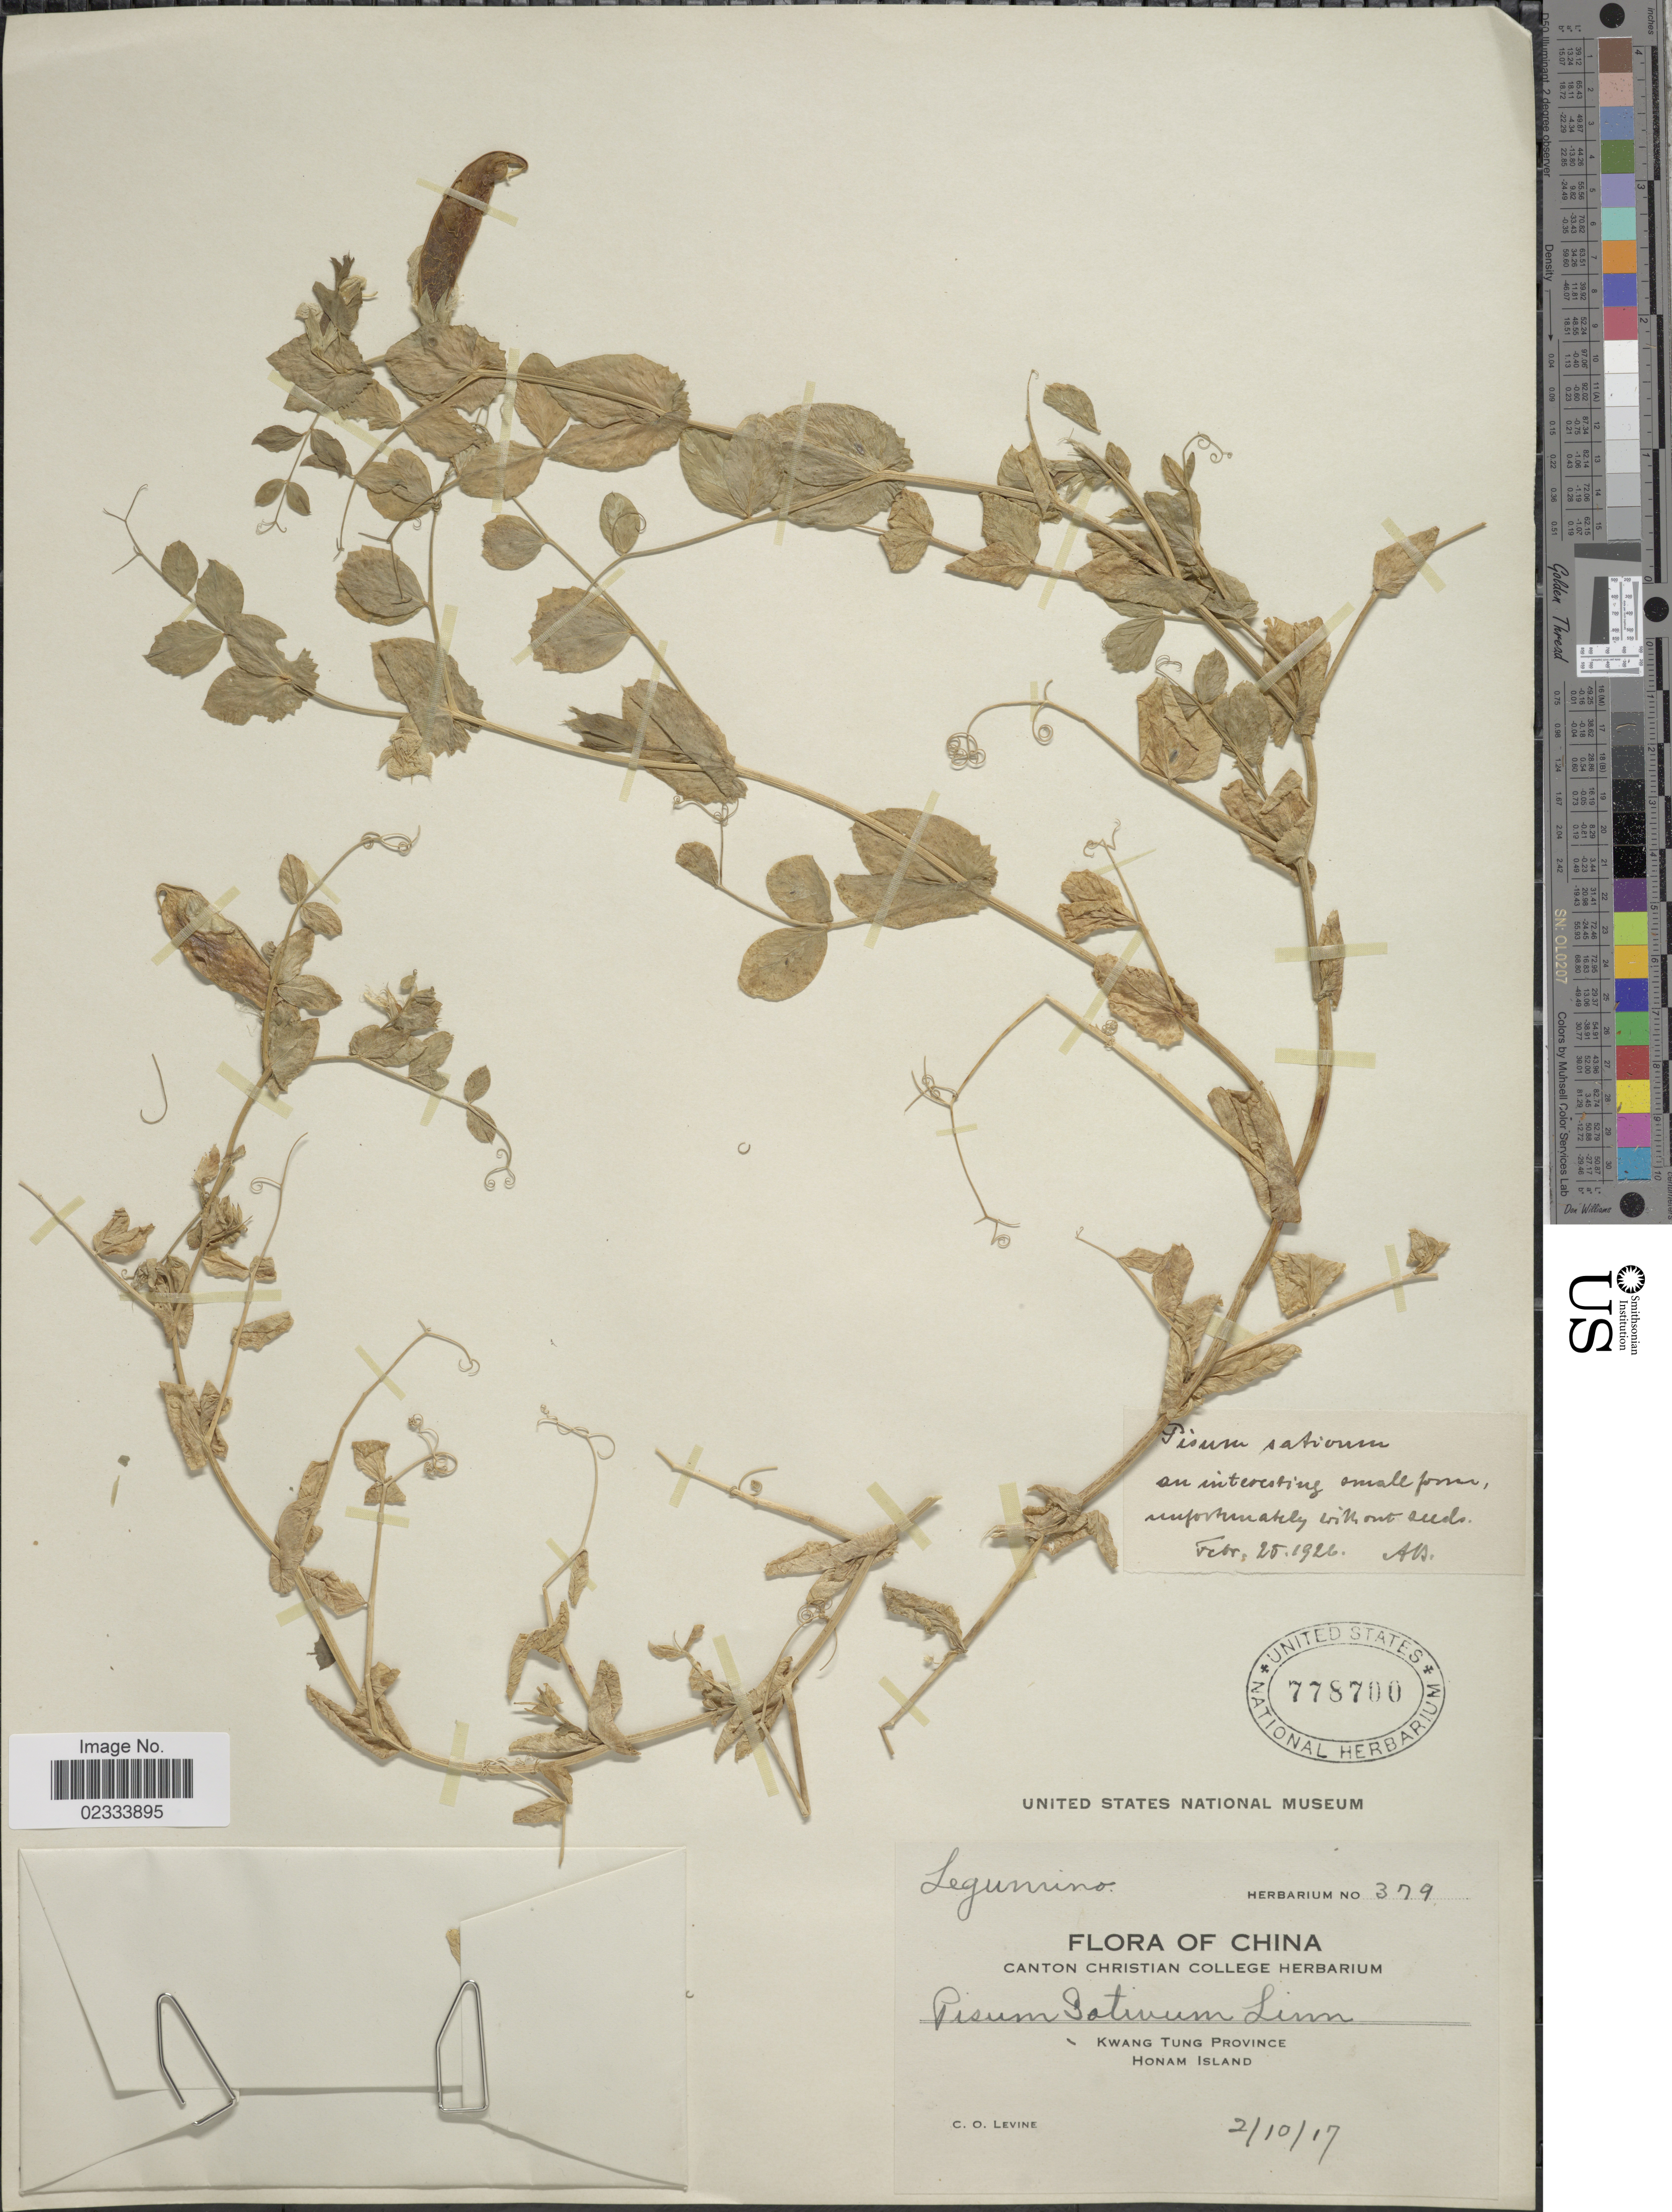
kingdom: Plantae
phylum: Tracheophyta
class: Magnoliopsida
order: Fabales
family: Fabaceae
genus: Pisum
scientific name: Pisum sativum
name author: L.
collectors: C. O. Levine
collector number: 379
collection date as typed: Transcribed d/m/y: 2/10/17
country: China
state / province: Guangdong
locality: Kwang Tung Province, Honam Island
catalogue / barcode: US 778700